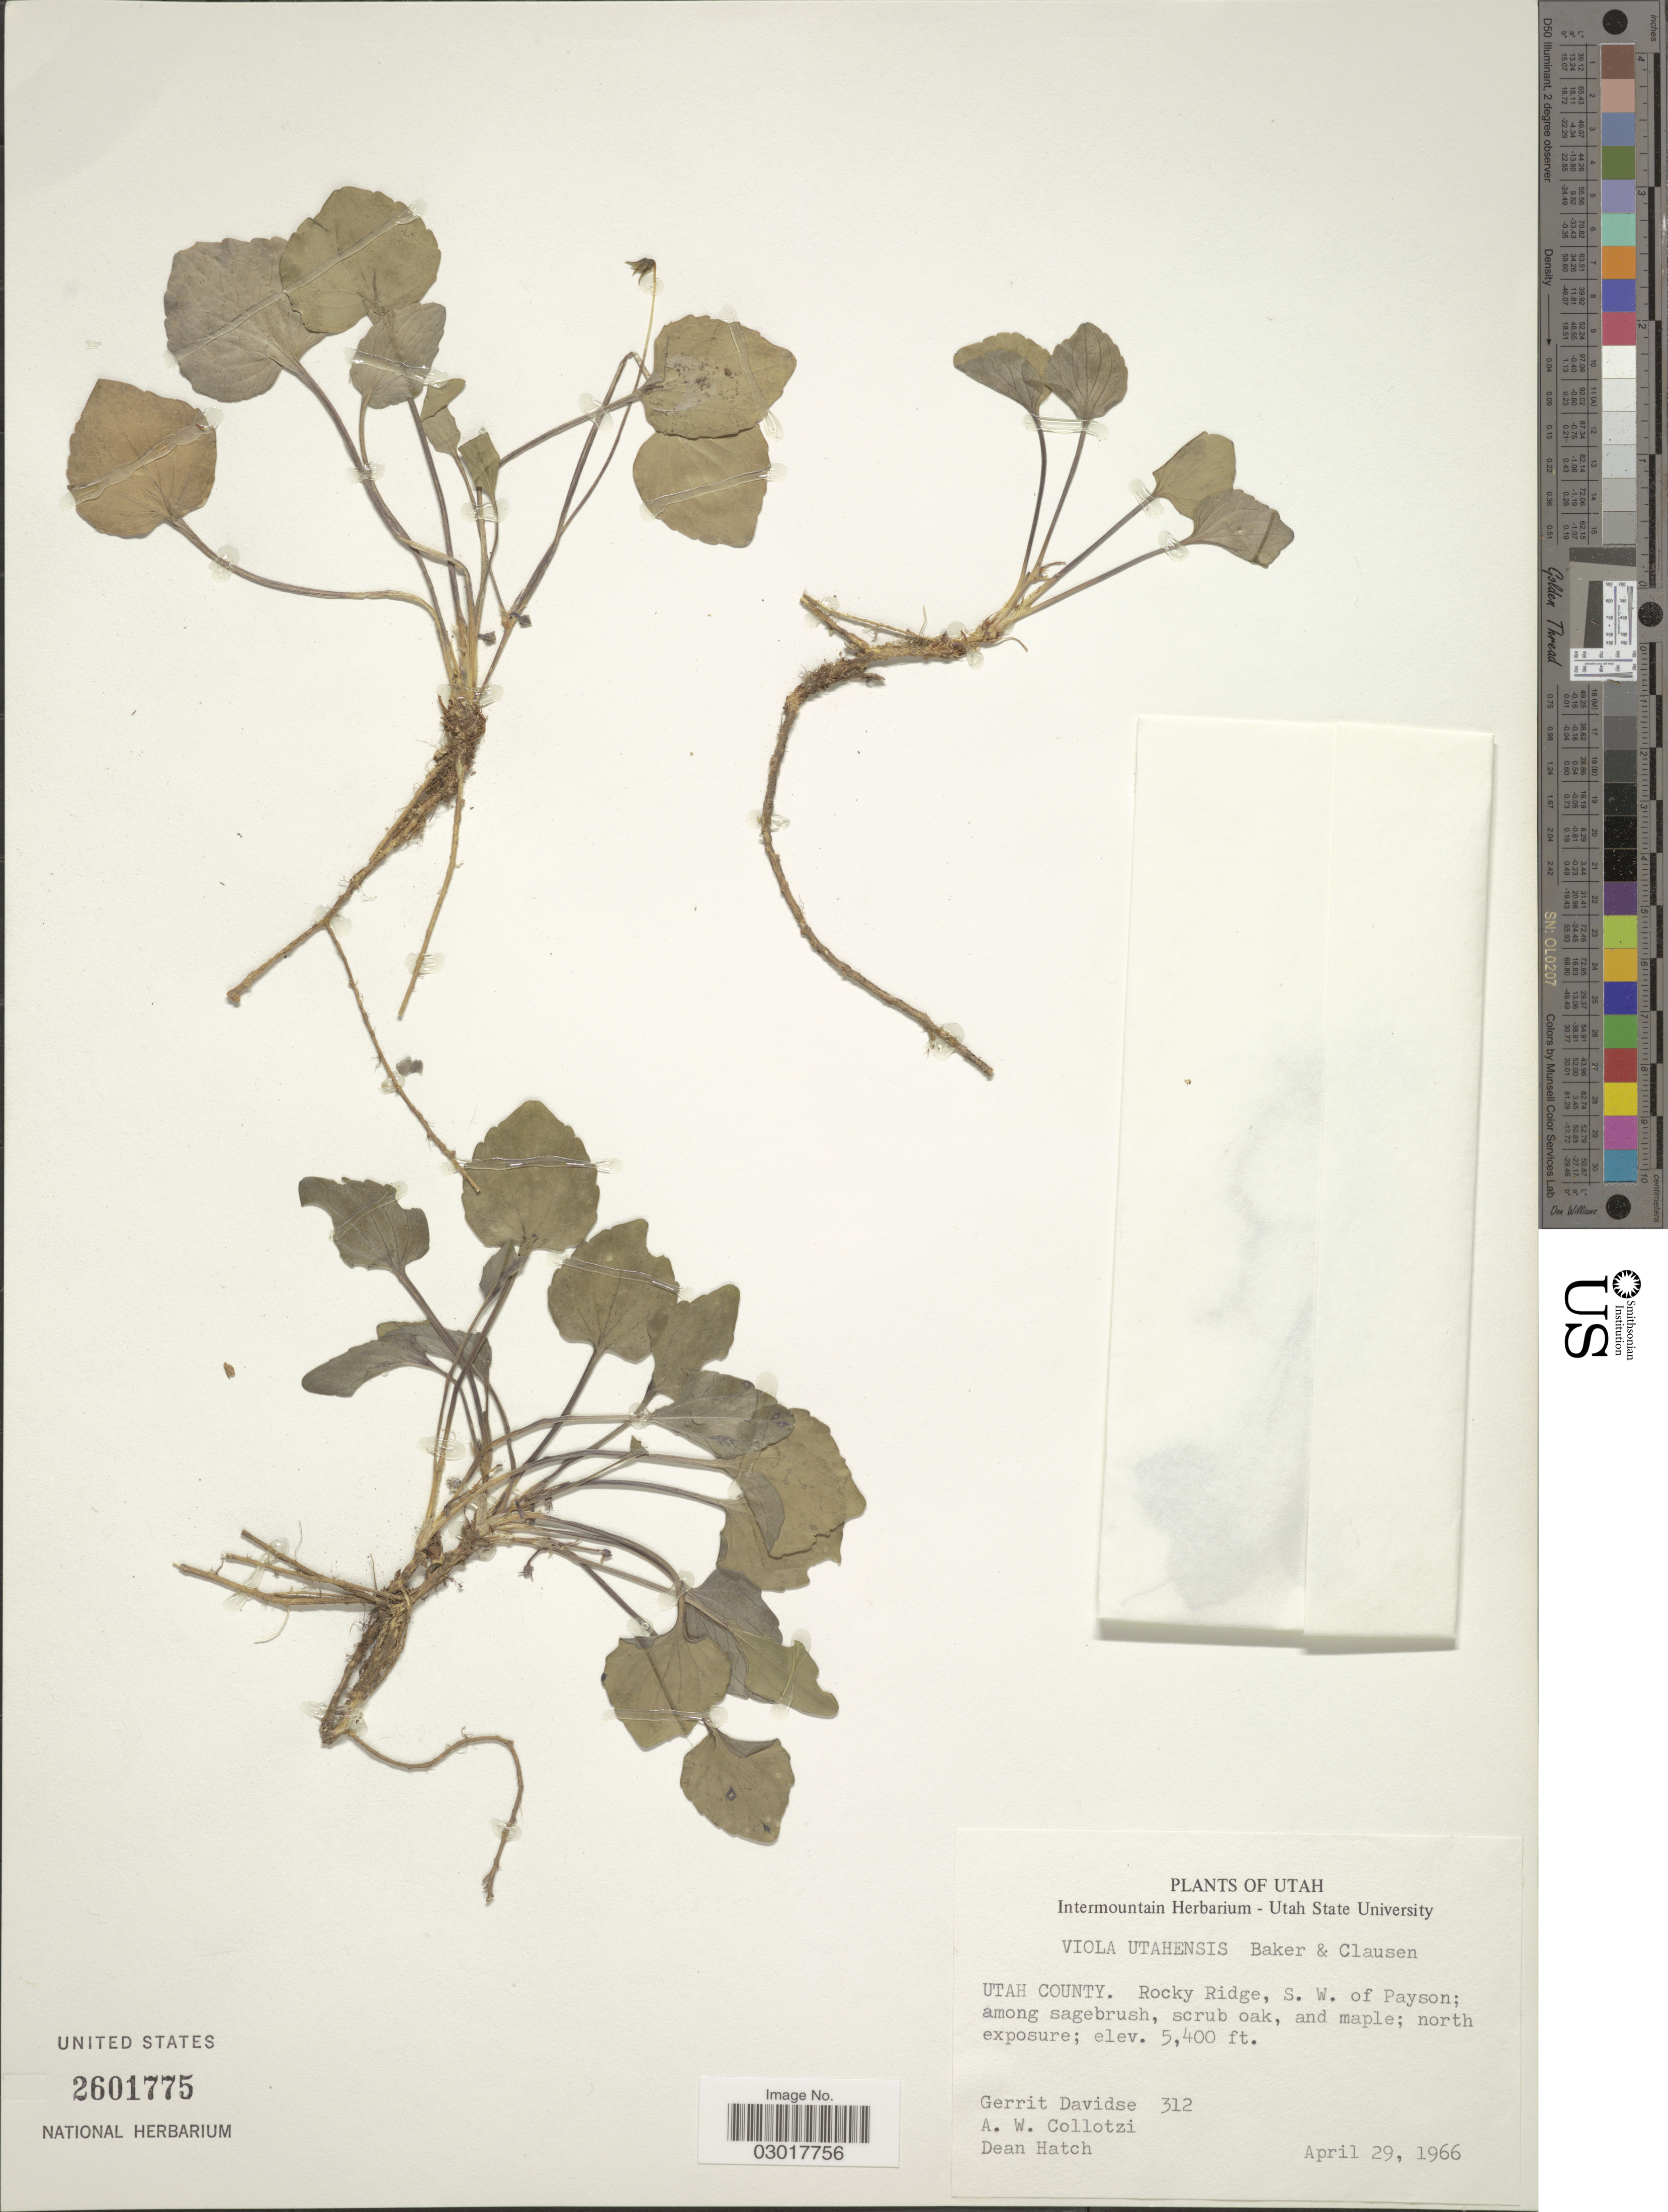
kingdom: Plantae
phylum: Tracheophyta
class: Magnoliopsida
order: Malpighiales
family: Violaceae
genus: Viola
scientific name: Viola utahensis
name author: M.S. Baker & J.C. Clausen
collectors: G. Davidse, A. W. Collotzi & D. Hatch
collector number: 312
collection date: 1966-04-29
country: United States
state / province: Utah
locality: Utah County. Rocky Ridge, S.W. of Payson.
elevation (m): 1646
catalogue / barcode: US 2601775